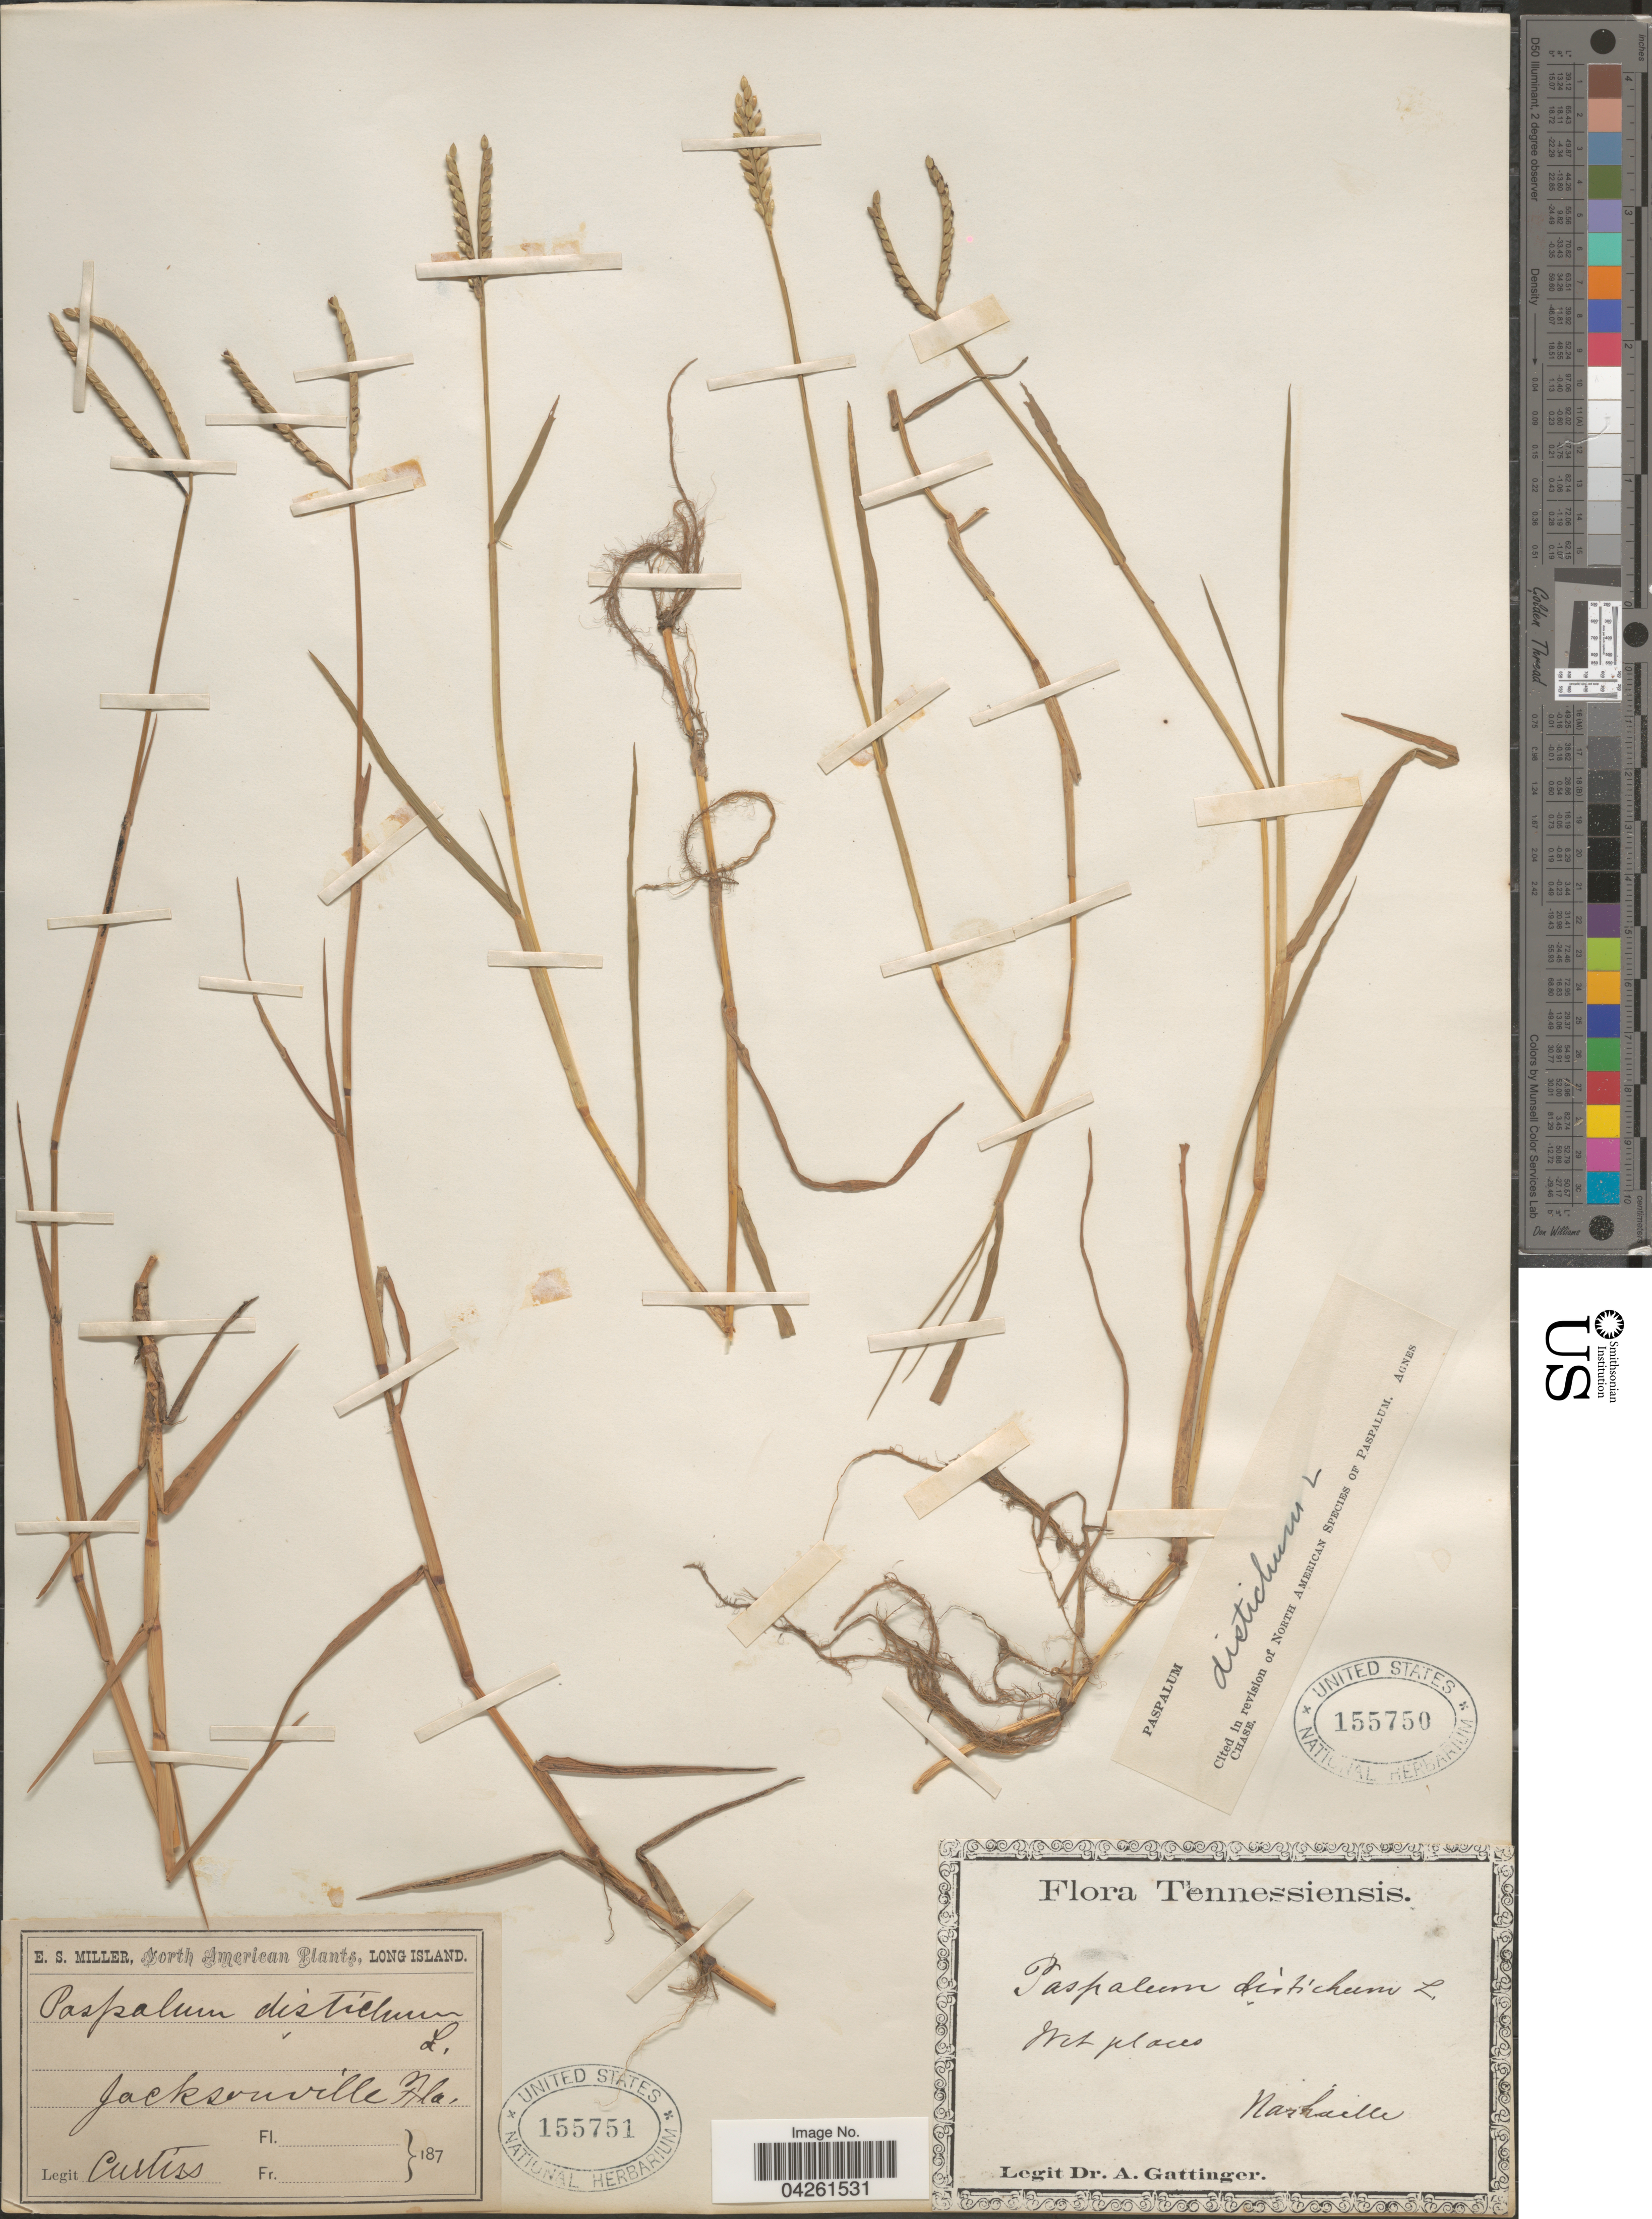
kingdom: Plantae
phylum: Tracheophyta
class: Liliopsida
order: Poales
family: Poaceae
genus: Paspalum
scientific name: Paspalum distichum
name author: L.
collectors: A. Gattinger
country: United States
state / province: Tennessee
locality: Nashville.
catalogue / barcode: US 155750